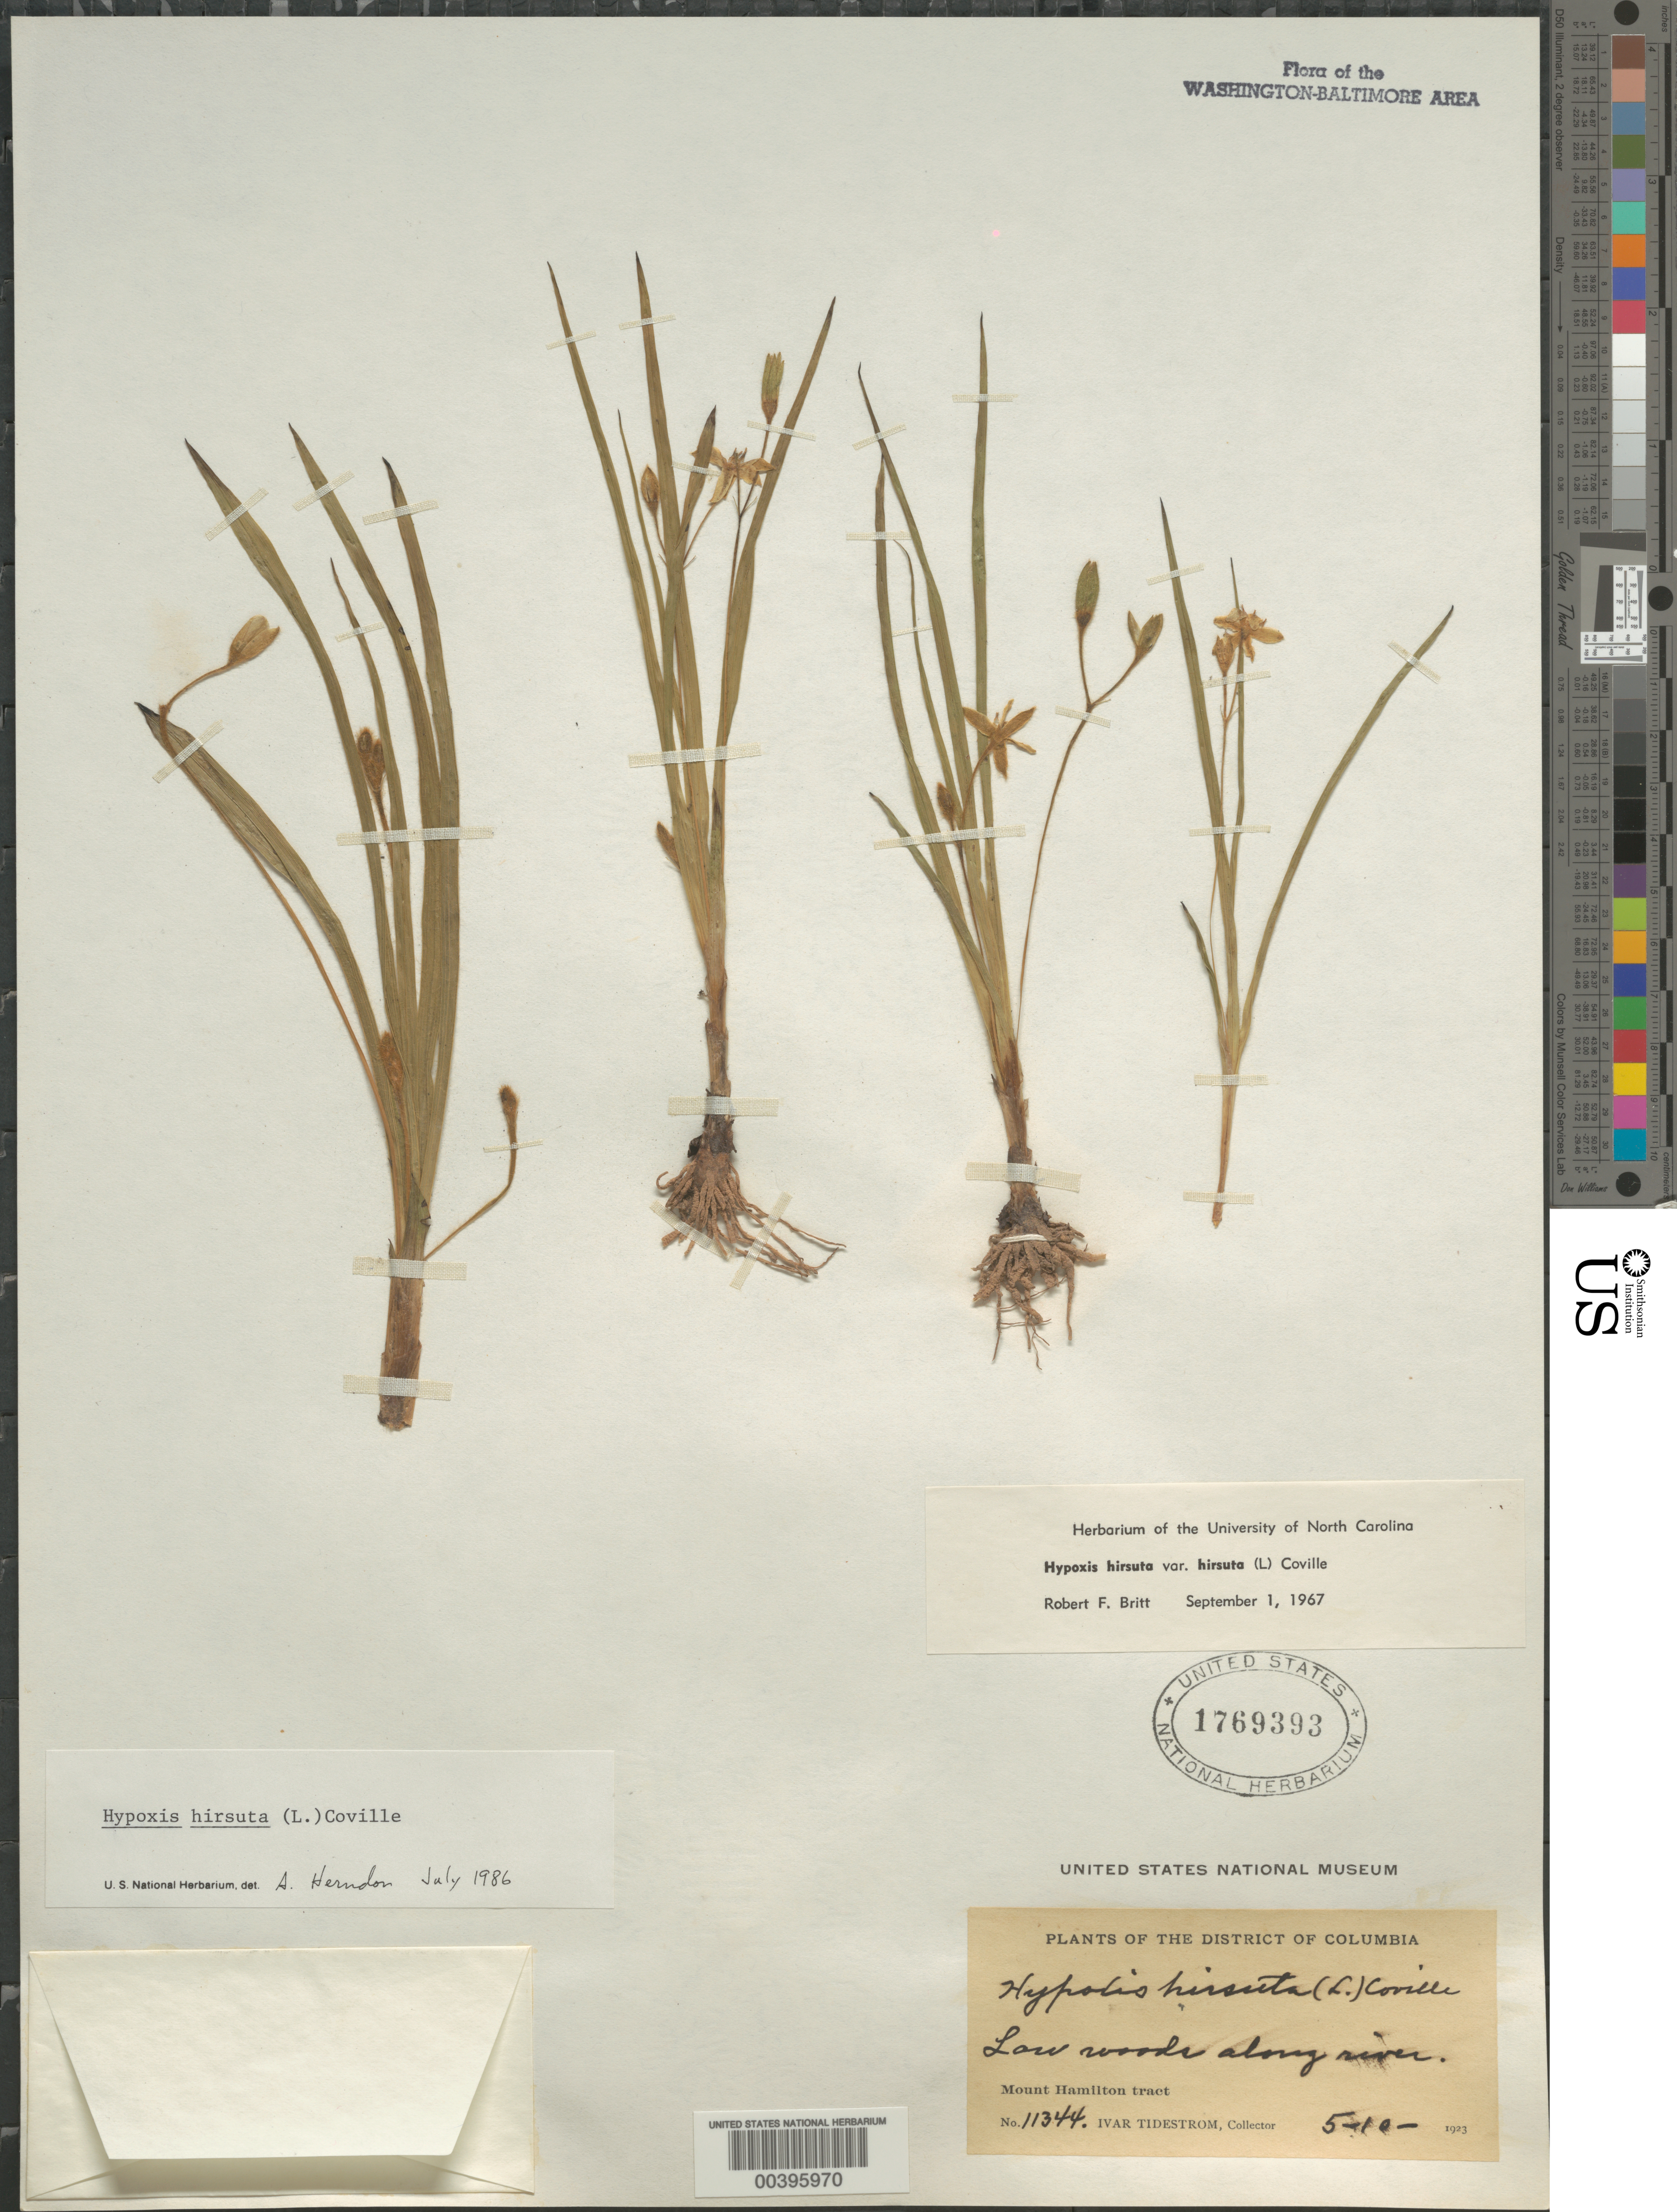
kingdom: Plantae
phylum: Tracheophyta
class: Liliopsida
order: Asparagales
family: Hypoxidaceae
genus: Hypoxis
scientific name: Hypoxis hirsuta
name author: (L.) Coville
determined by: Britt, R. F.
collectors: I. F. Tidestrom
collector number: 11344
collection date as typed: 10 May 1923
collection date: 1923-05-10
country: United States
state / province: District of Columbia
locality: Mount Hamilton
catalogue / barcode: US 1769393